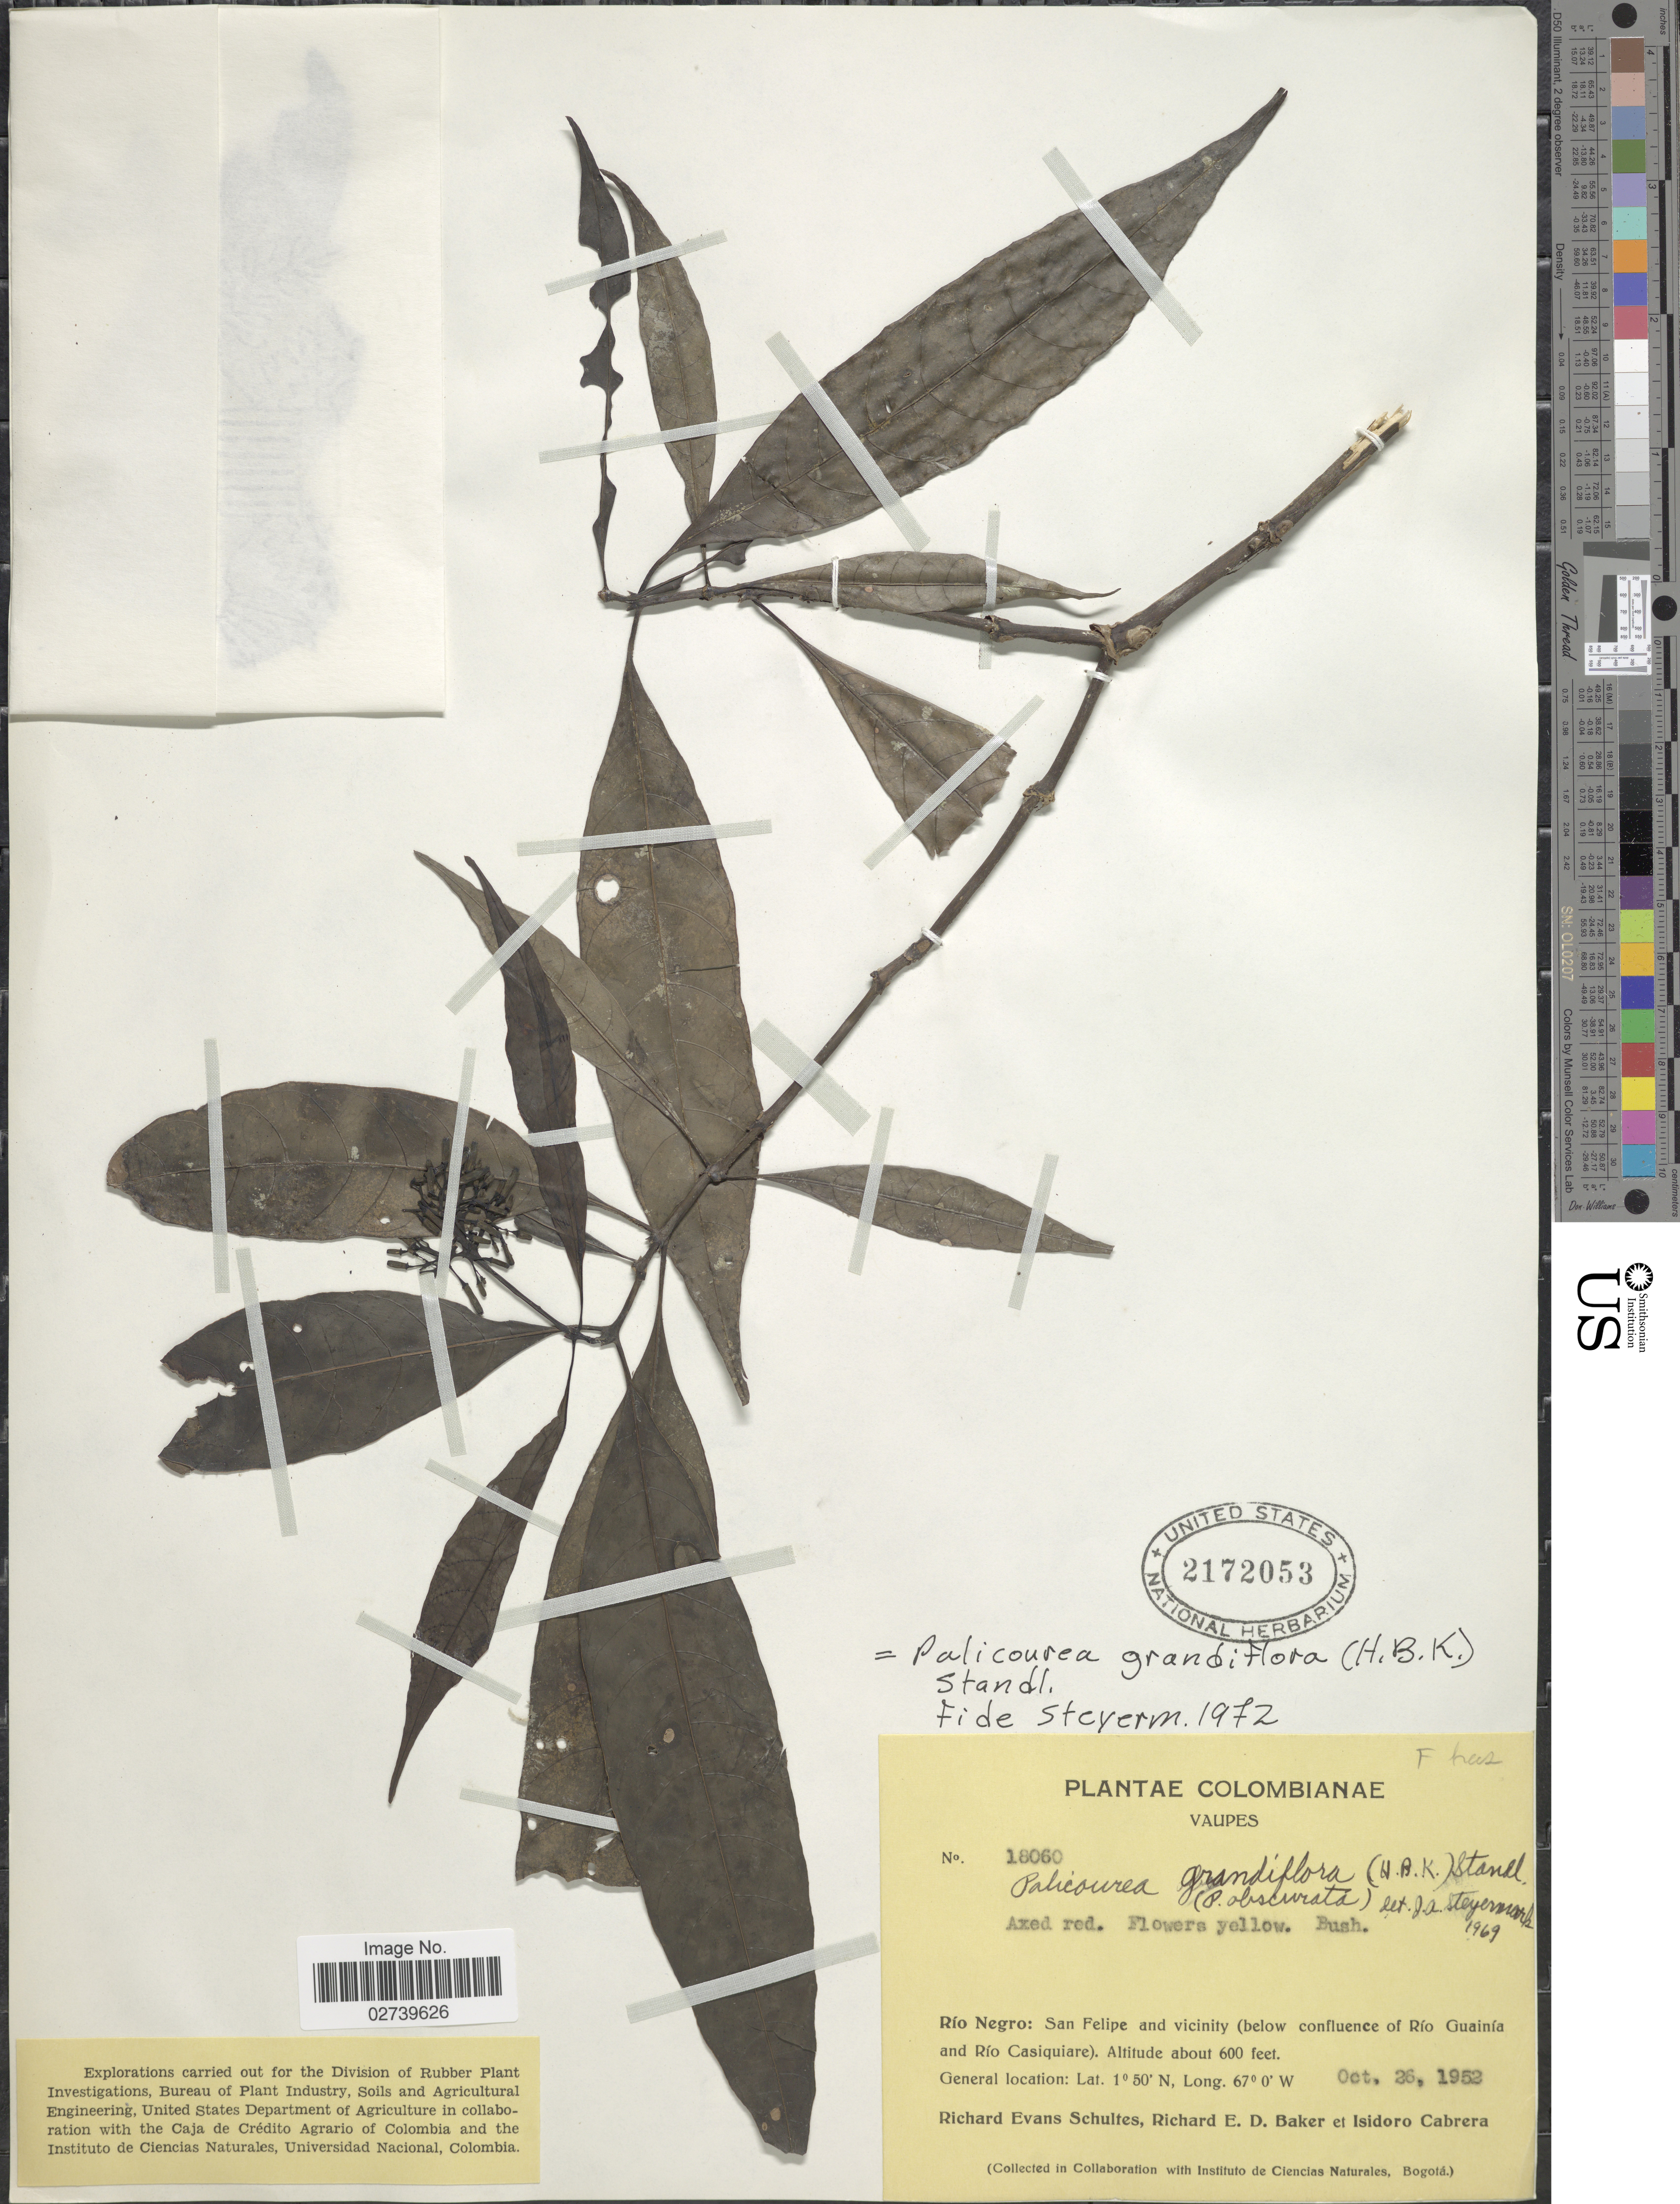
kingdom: Plantae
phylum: Tracheophyta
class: Magnoliopsida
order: Gentianales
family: Rubiaceae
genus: Palicourea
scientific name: Palicourea grandiflora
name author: (Kunth) Standl.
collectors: R. E. Schultes, R. E. D. Baker & I. Cabrera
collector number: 18060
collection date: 1952-10-26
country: Colombia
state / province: Vaupés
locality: Rio Negro: San Felipe and vicinity (below confluence of Rio Guainia and Rio Casiquiare).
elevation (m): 183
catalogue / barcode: US 2172053